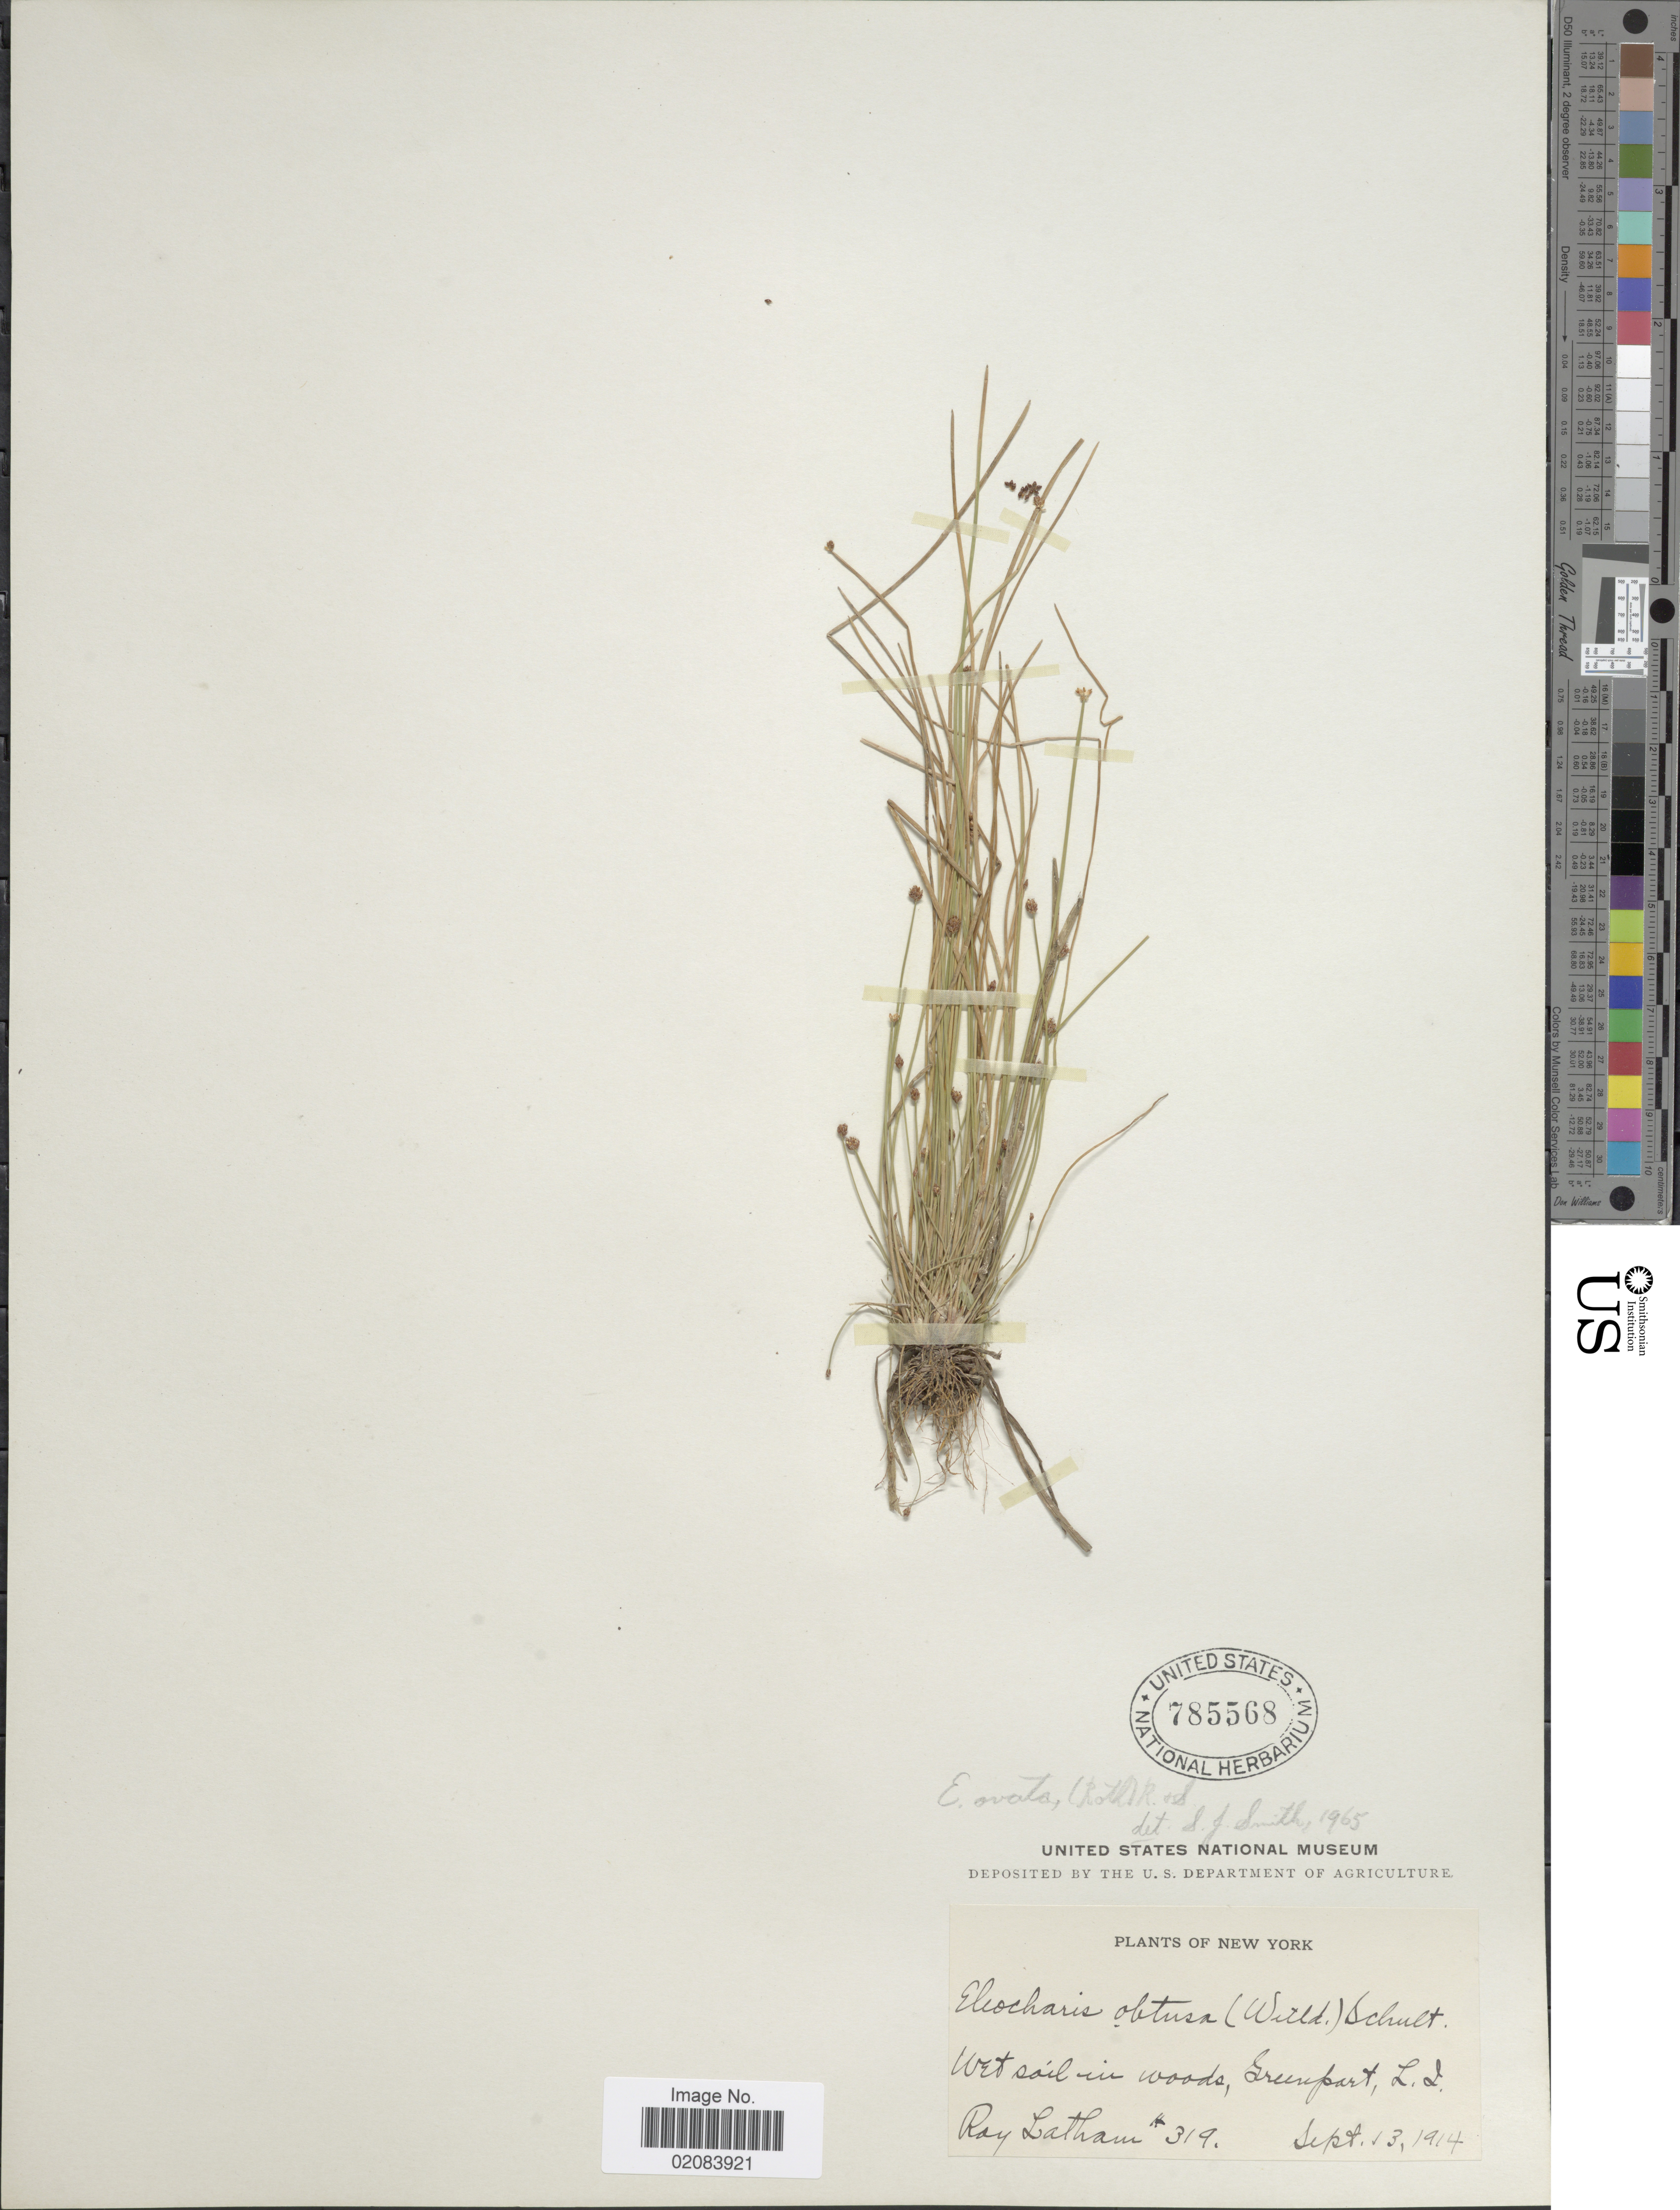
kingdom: Plantae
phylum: Tracheophyta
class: Liliopsida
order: Poales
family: Cyperaceae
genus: Eleocharis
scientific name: Eleocharis ovata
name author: (Roth) Roem. & Schult.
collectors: R. Latham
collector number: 319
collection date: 1914-09-13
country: United States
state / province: New York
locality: Greenpart, L. I.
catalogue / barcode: US 785568